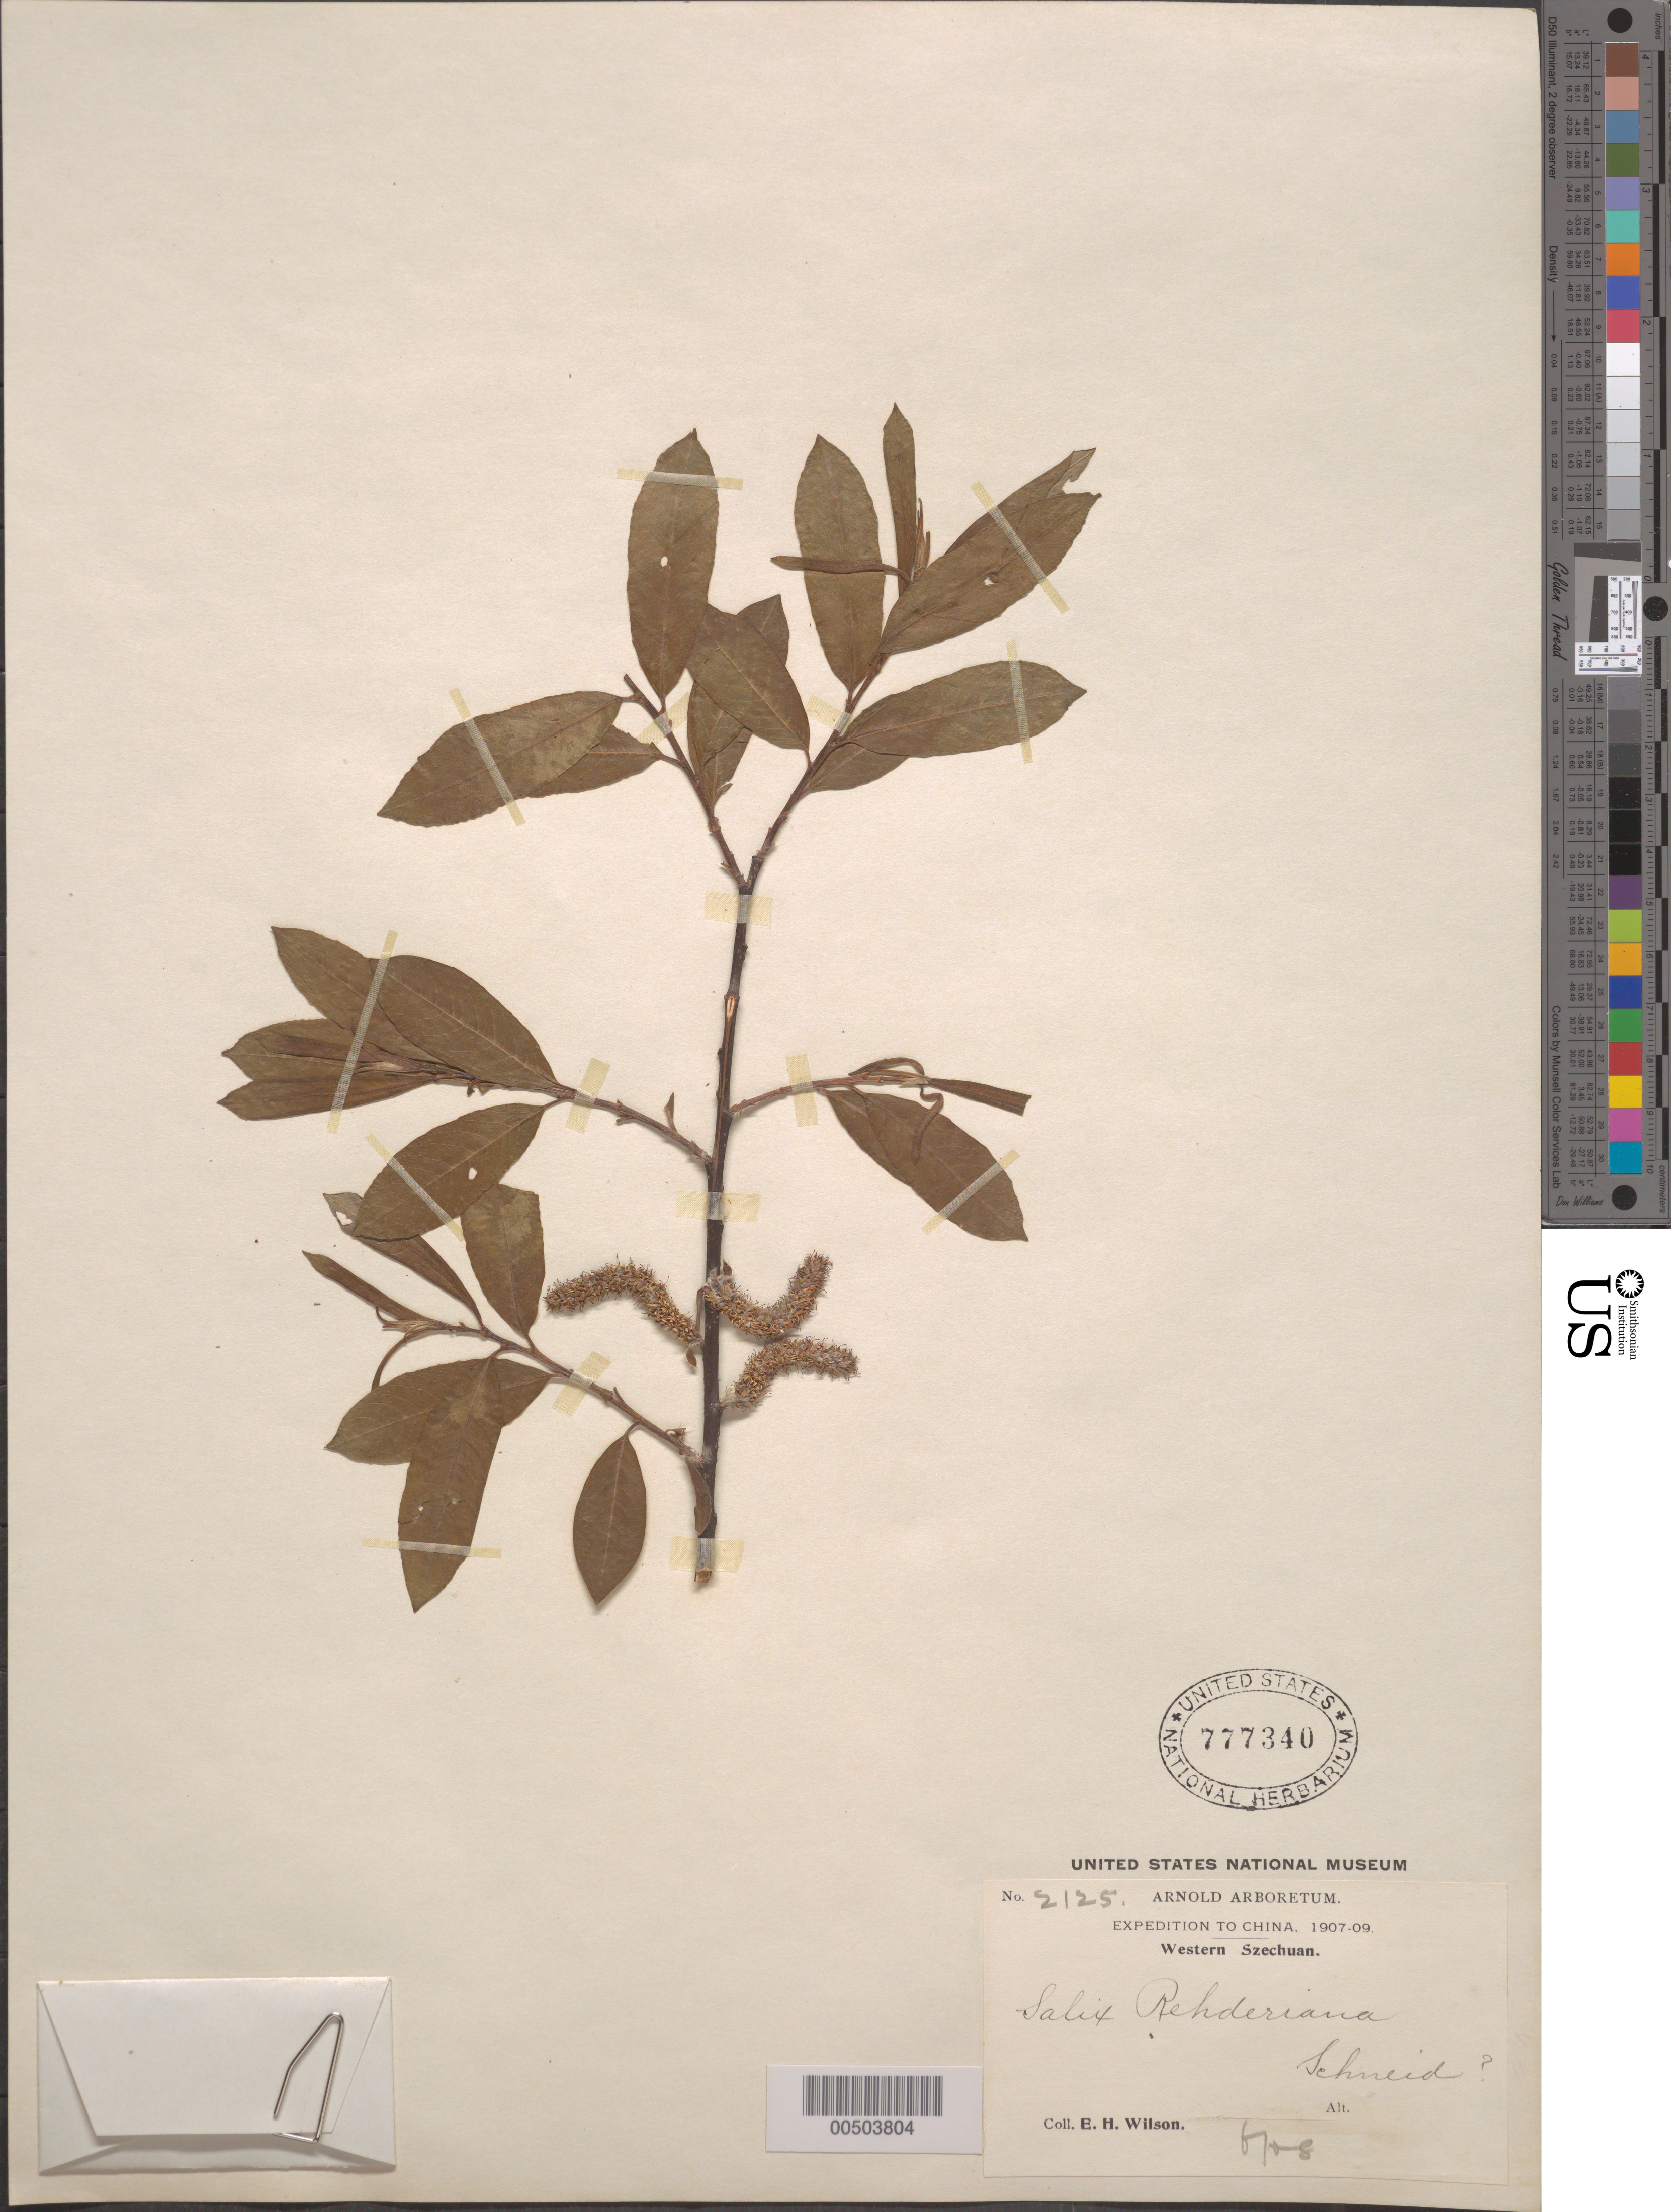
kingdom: Plantae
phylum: Tracheophyta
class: Magnoliopsida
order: Malpighiales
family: Salicaceae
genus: Salix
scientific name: Salix rehderiana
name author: C.K. Schneid.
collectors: E. H. Wilson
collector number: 2125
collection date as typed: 1907 to -- --- 1909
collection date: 1907/1909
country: China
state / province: Sichuan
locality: Western Szechuan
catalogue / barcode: US 777340